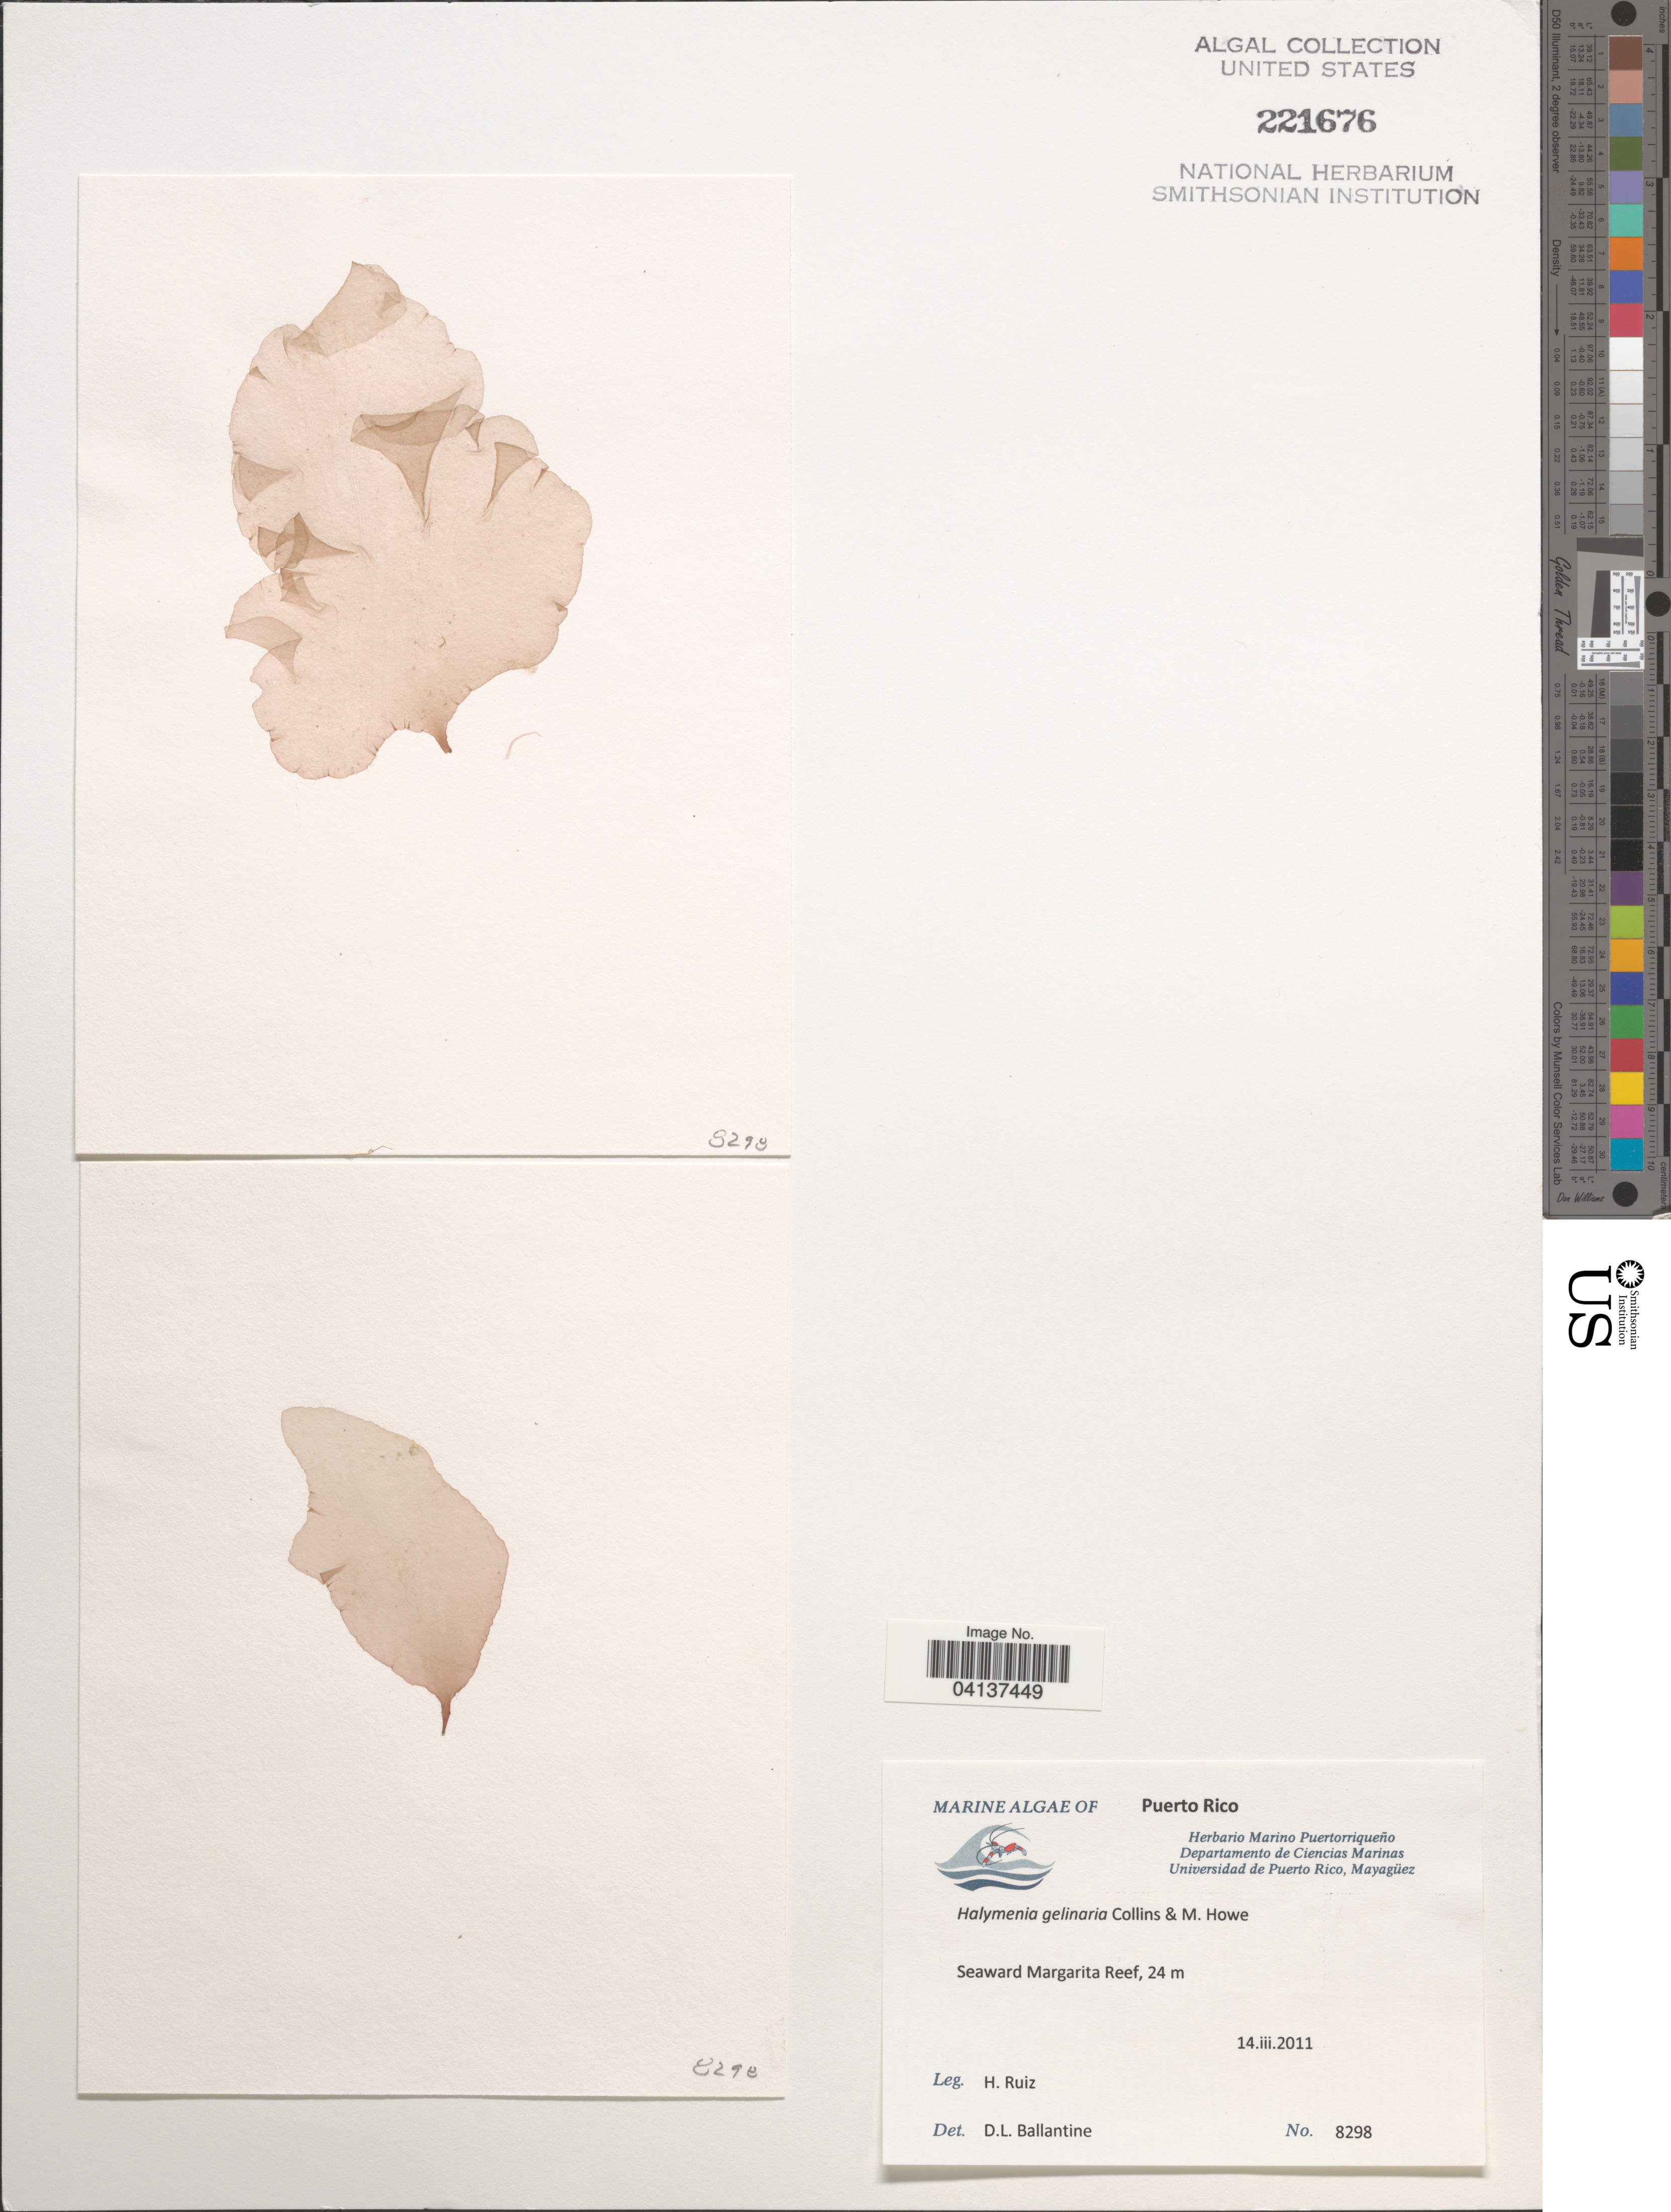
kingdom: Plantae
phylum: Rhodophyta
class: Florideophyceae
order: Halymeniales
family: Halymeniaceae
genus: Halymenia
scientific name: Halymenia floridana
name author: J. Agardh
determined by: Algae name updating Project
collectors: H. Ruiz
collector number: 8298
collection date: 2011-03-14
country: Puerto Rico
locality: Seaward Margarita Reef.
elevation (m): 24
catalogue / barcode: US 221676